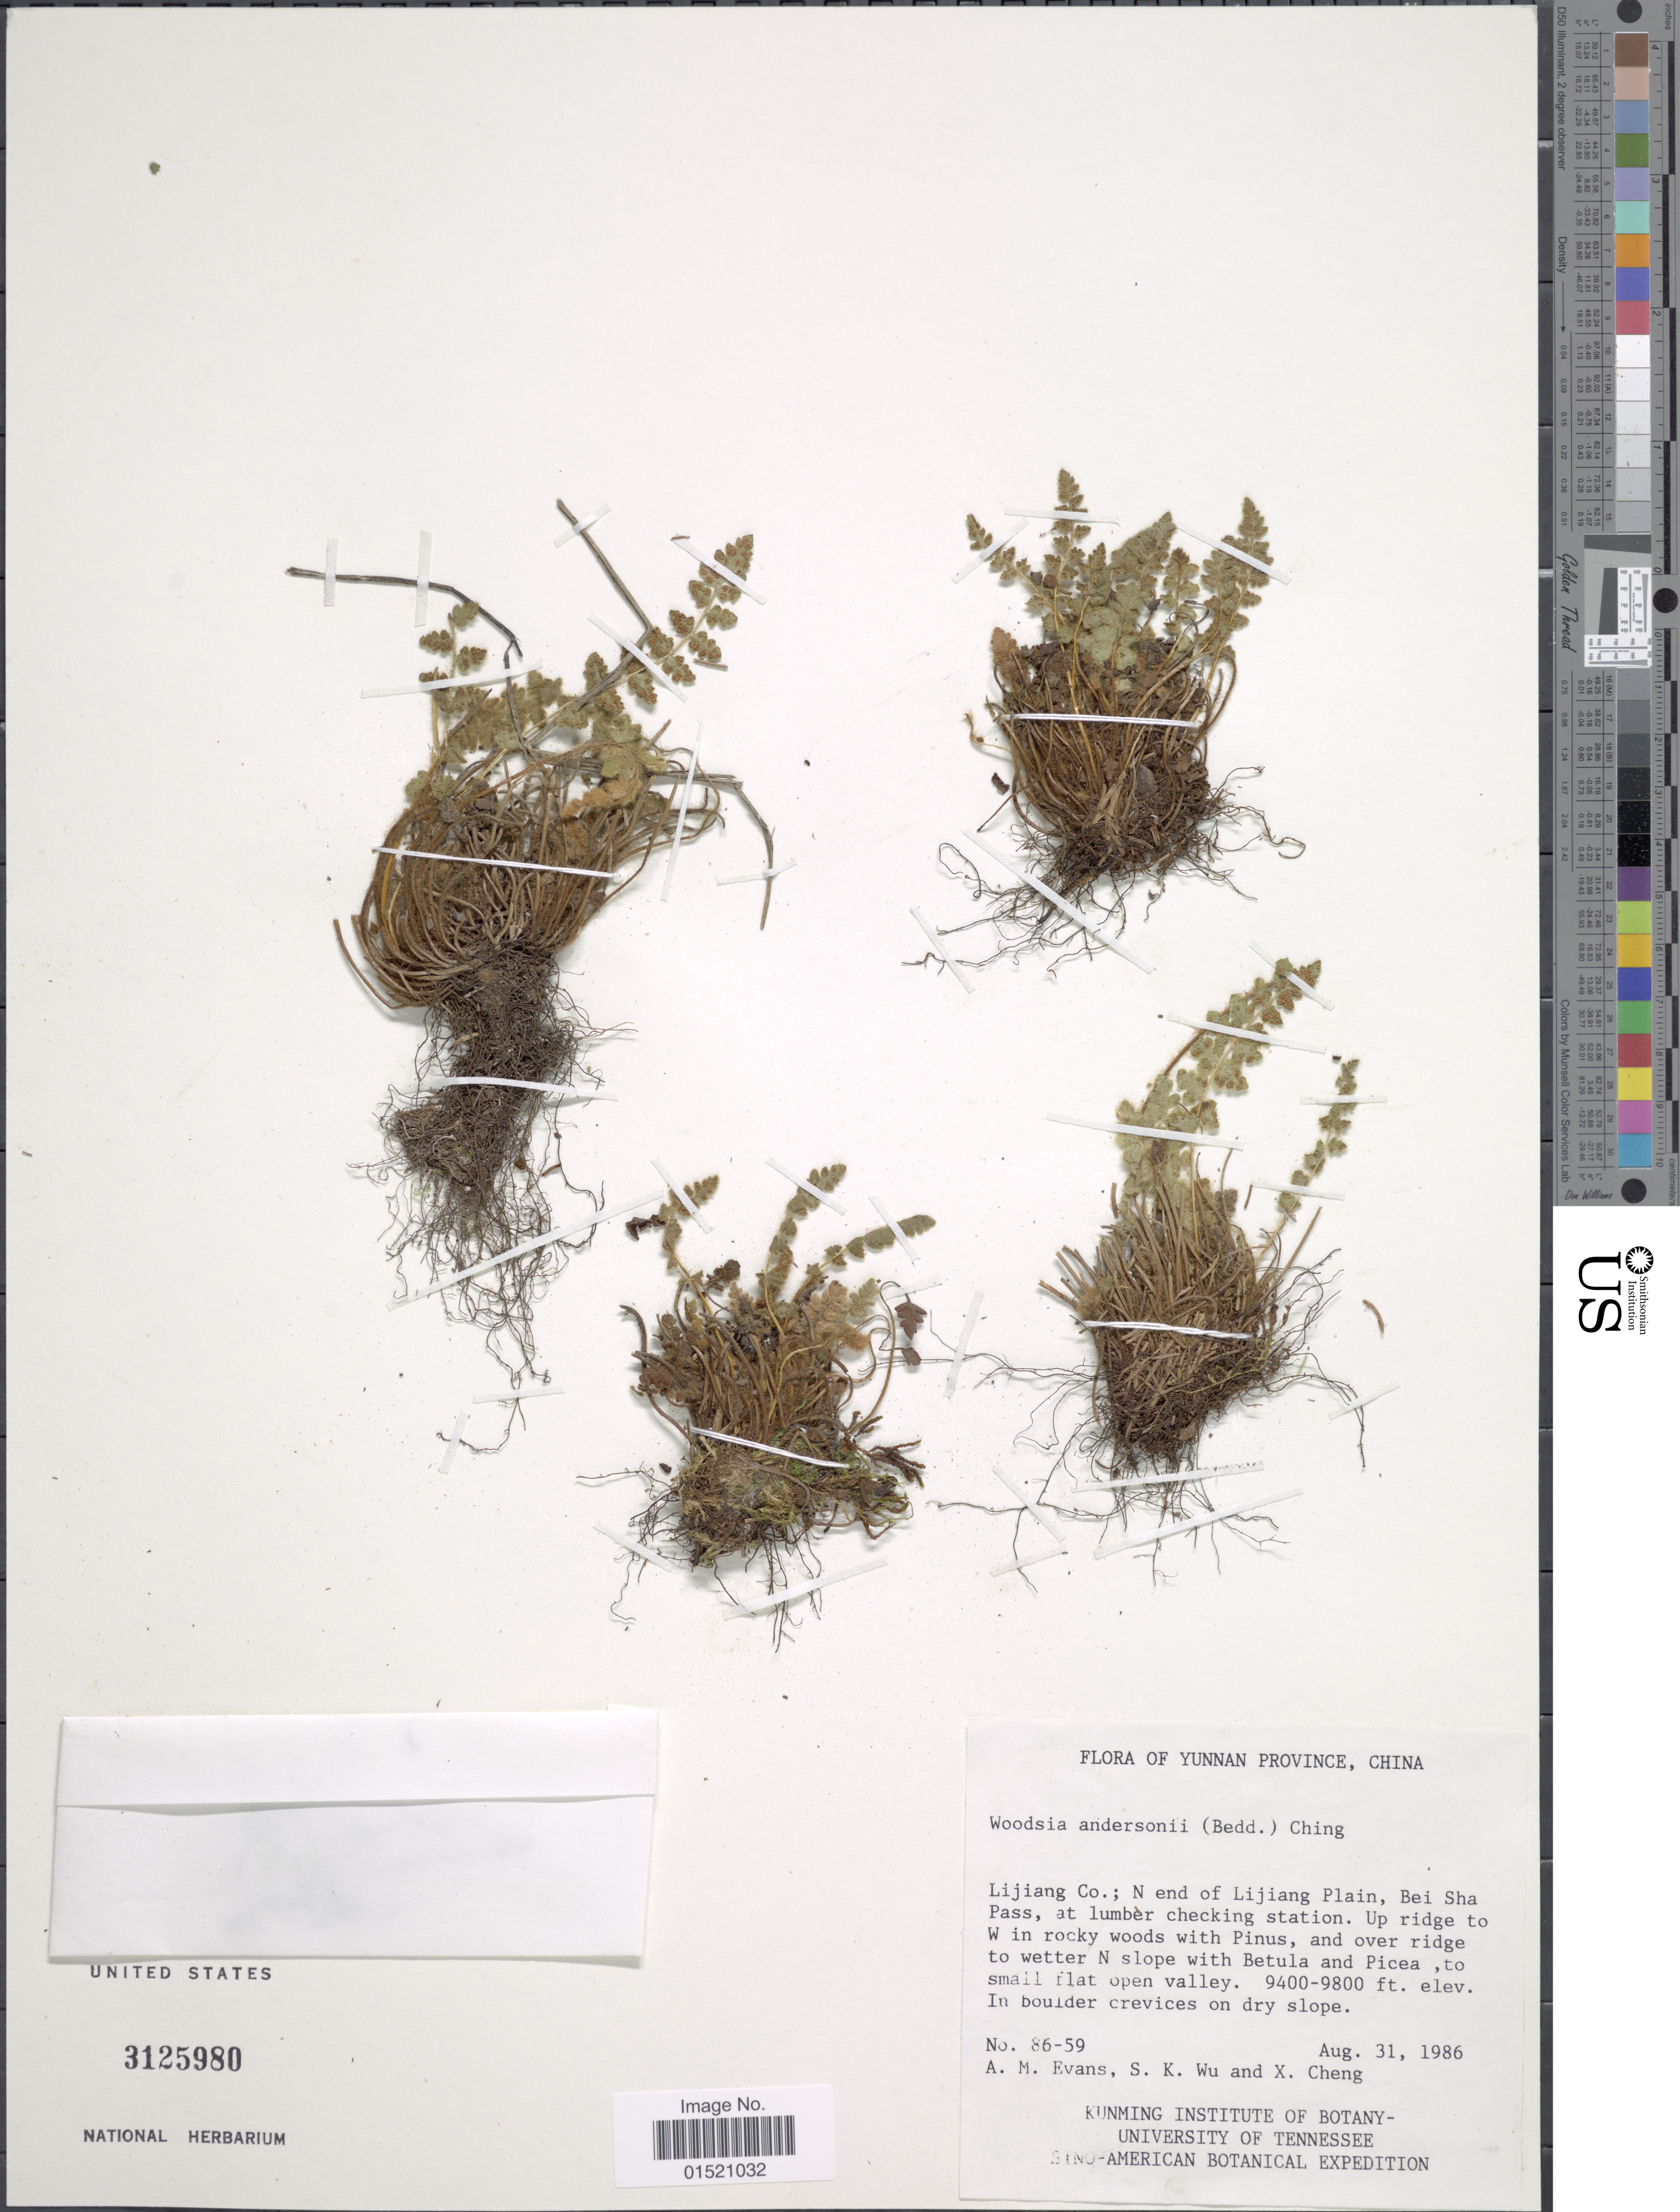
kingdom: Plantae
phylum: Tracheophyta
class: Polypodiopsida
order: Polypodiales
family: Woodsiaceae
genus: Woodsia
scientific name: Woodsia andersonii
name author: (Bedd.) Christ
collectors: A. M. Evans, S. K. Wu & X. Cheng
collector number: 86-59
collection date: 1986-08-31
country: China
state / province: Yunnan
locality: Lijiang Co.; N end of Lijiang Plain, Bei Sha Pass, at lumber cheking station. Up ridge to W in rocky woods with Pinus, and over ridge to wetter N slope with Betula and Picea, to wetter N slope with betula and Picea, to small flat open valley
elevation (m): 2865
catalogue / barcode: US 3125980